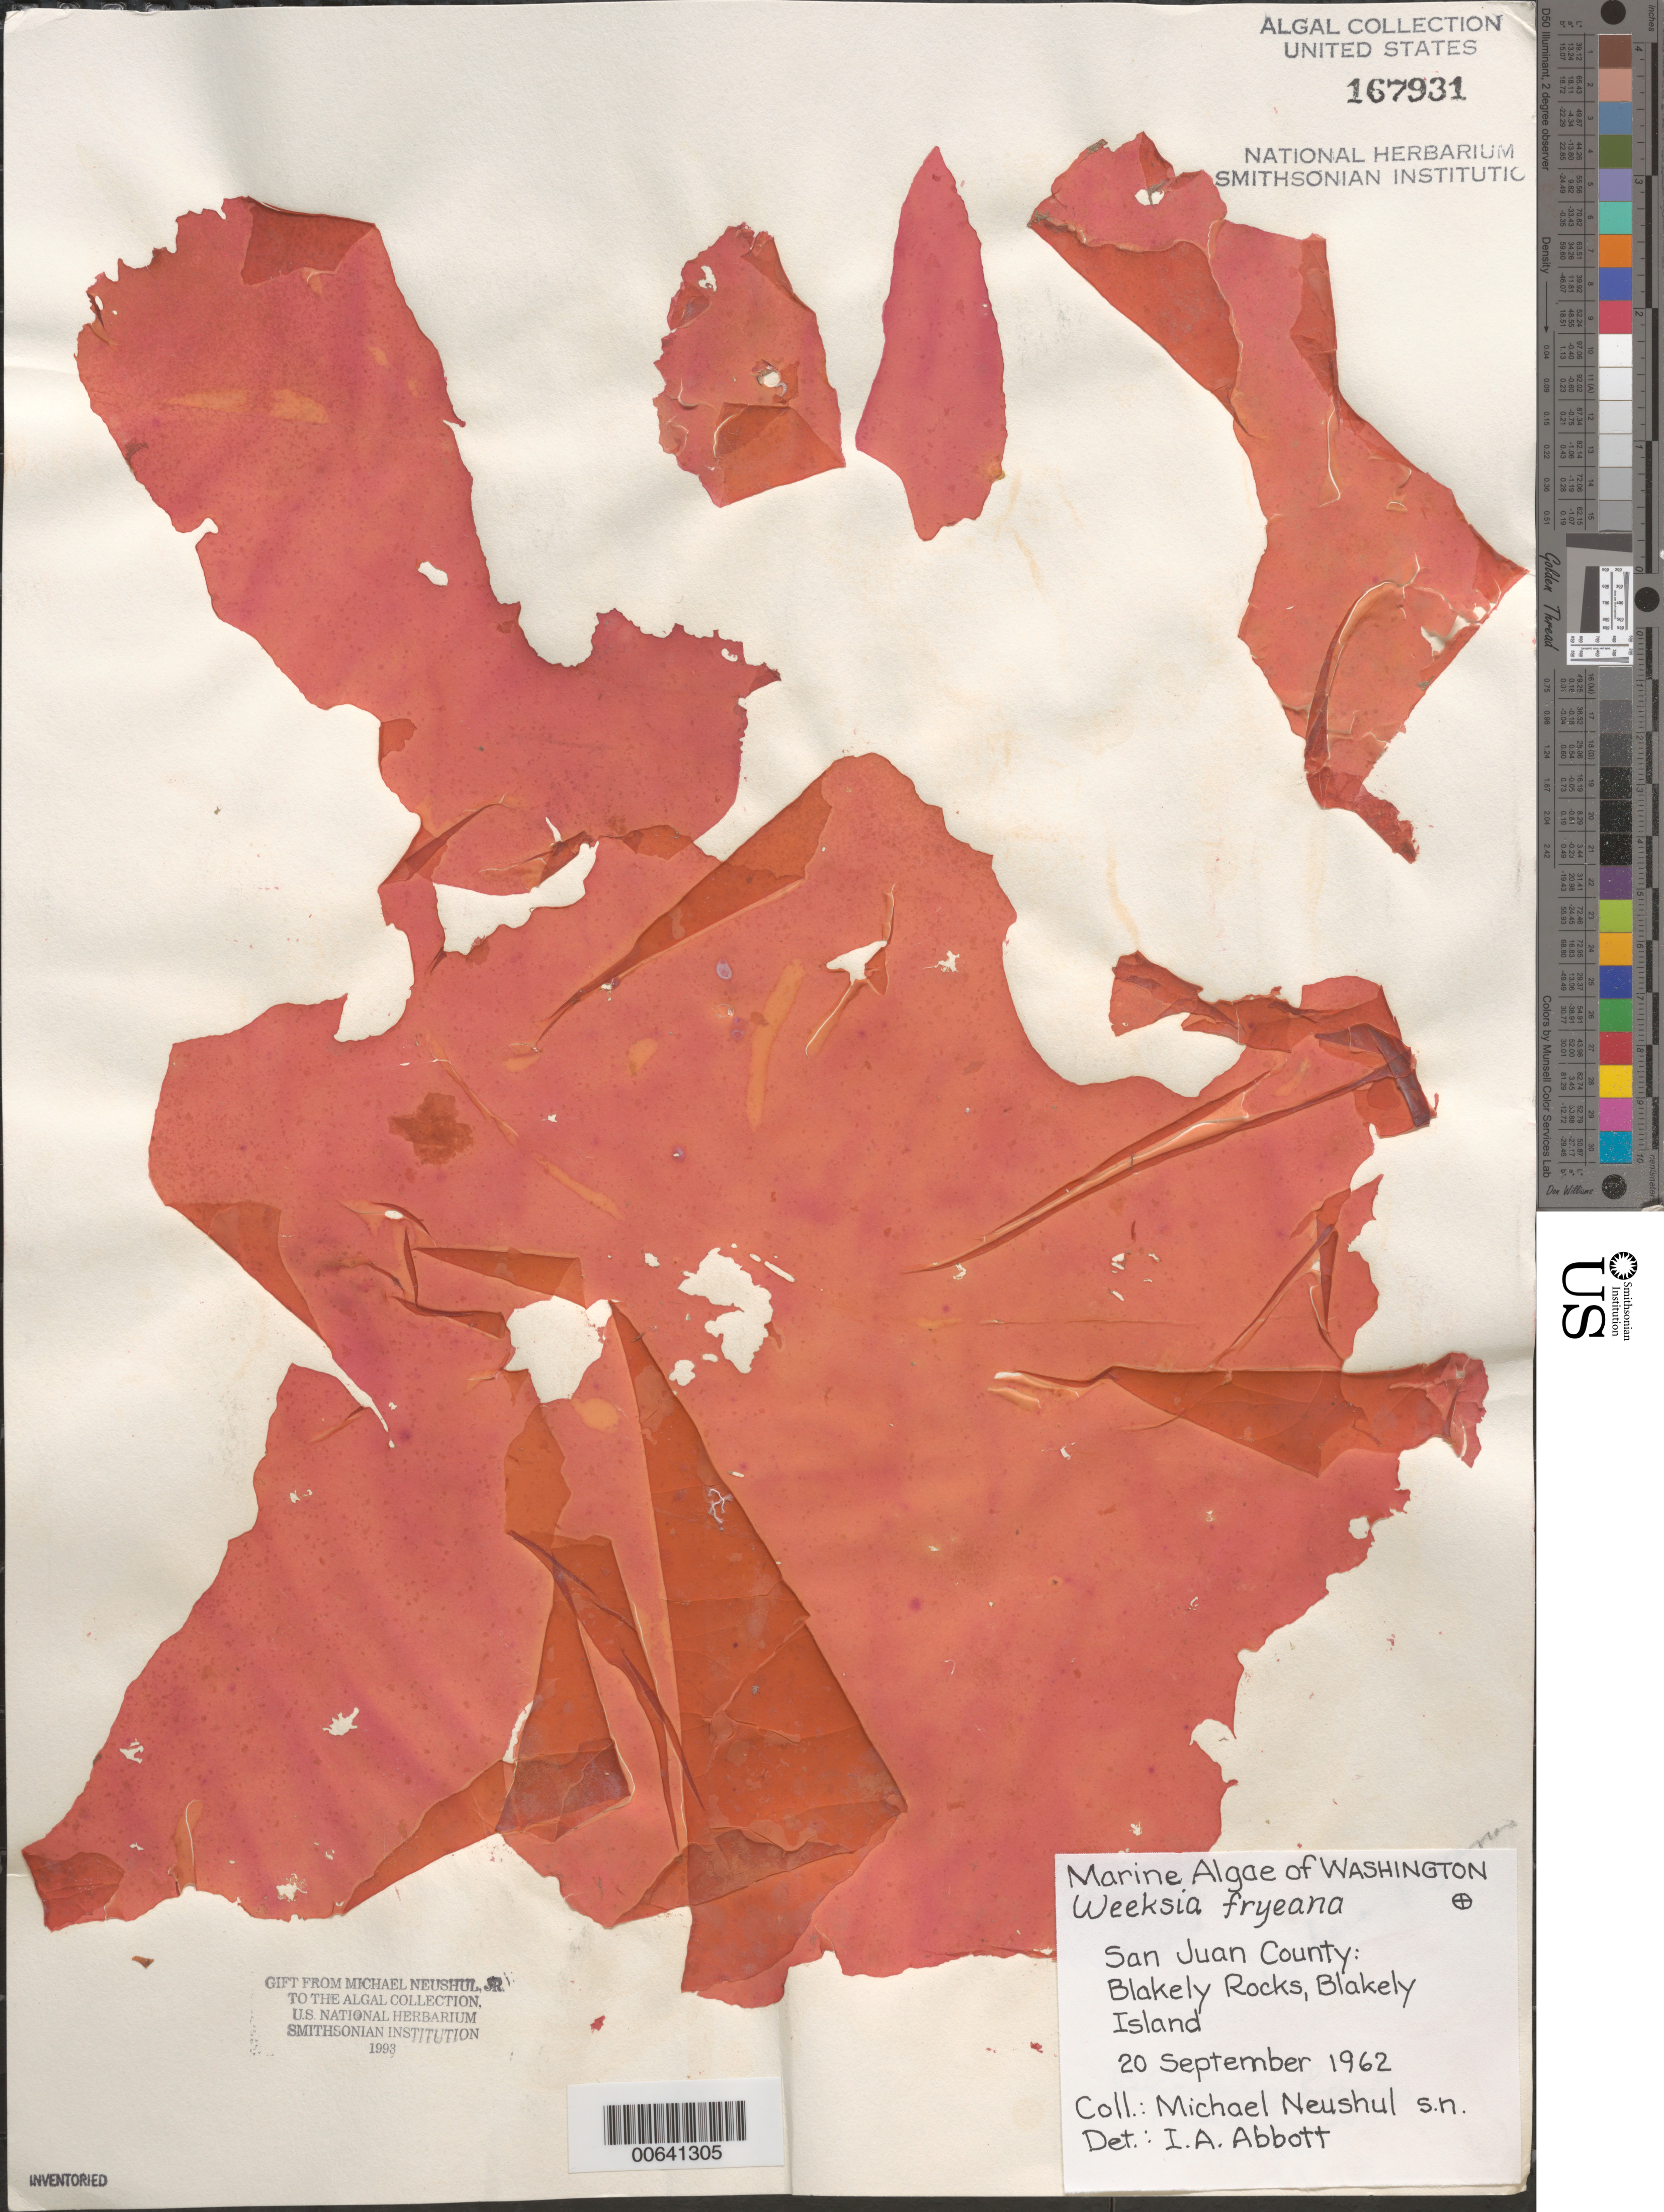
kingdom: Plantae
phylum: Rhodophyta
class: Florideophyceae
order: Gigartinales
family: Dumontiaceae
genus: Weeksia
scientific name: Weeksia coccinea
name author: (Harv.) S.C. Lindstrom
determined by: Algae name updating Project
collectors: M. Neushul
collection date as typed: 20 Sep 1962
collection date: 1962-09-20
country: United States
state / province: Washington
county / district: San Juan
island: Blakely Island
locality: Blakely Rocks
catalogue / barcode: US 167931